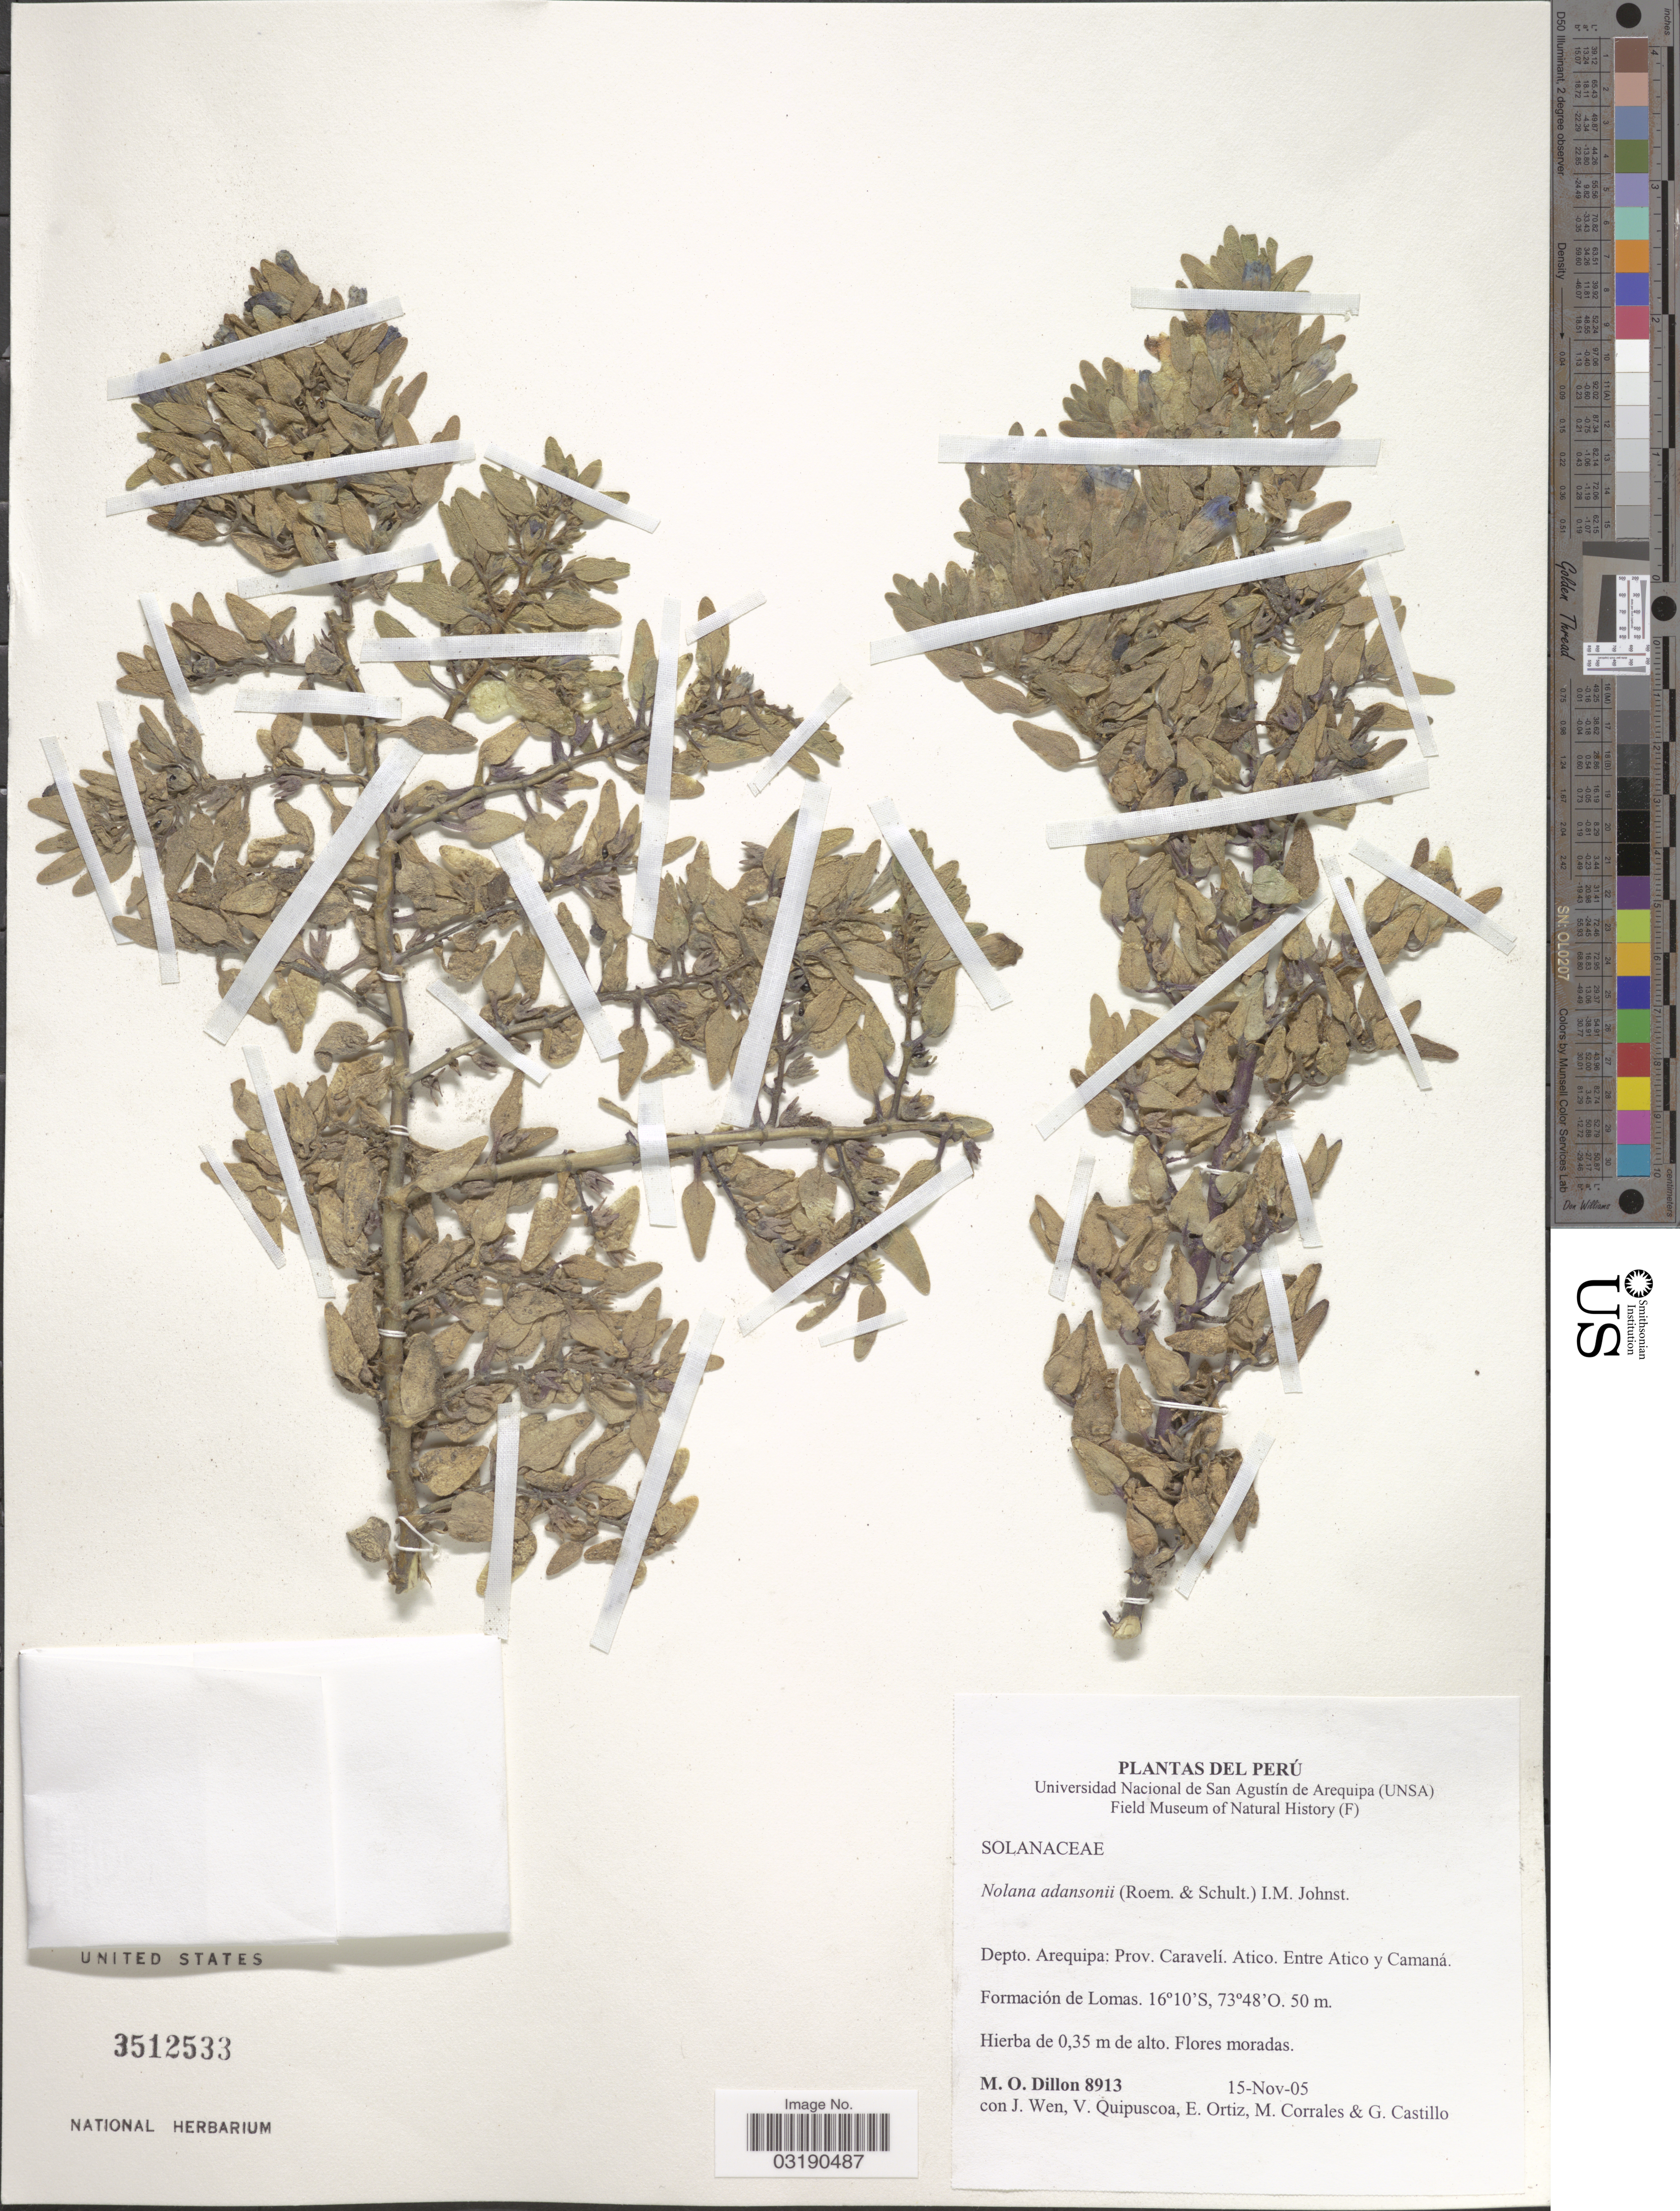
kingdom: Plantae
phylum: Tracheophyta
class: Magnoliopsida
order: Solanales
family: Solanaceae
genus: Nolana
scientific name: Nolana adansonii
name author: I.M. Johnst.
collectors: M. O. Dillon, J. Wen, V. Quipuscoa, E. Ortiz & et al.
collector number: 8913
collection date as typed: Transcribed d/m/y: 15/11/5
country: Peru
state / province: Arequipa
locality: Depto. Arequipa: Prov. Caravelí. Atico. Entre Atico y Camaná.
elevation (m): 50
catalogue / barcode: US 3512533